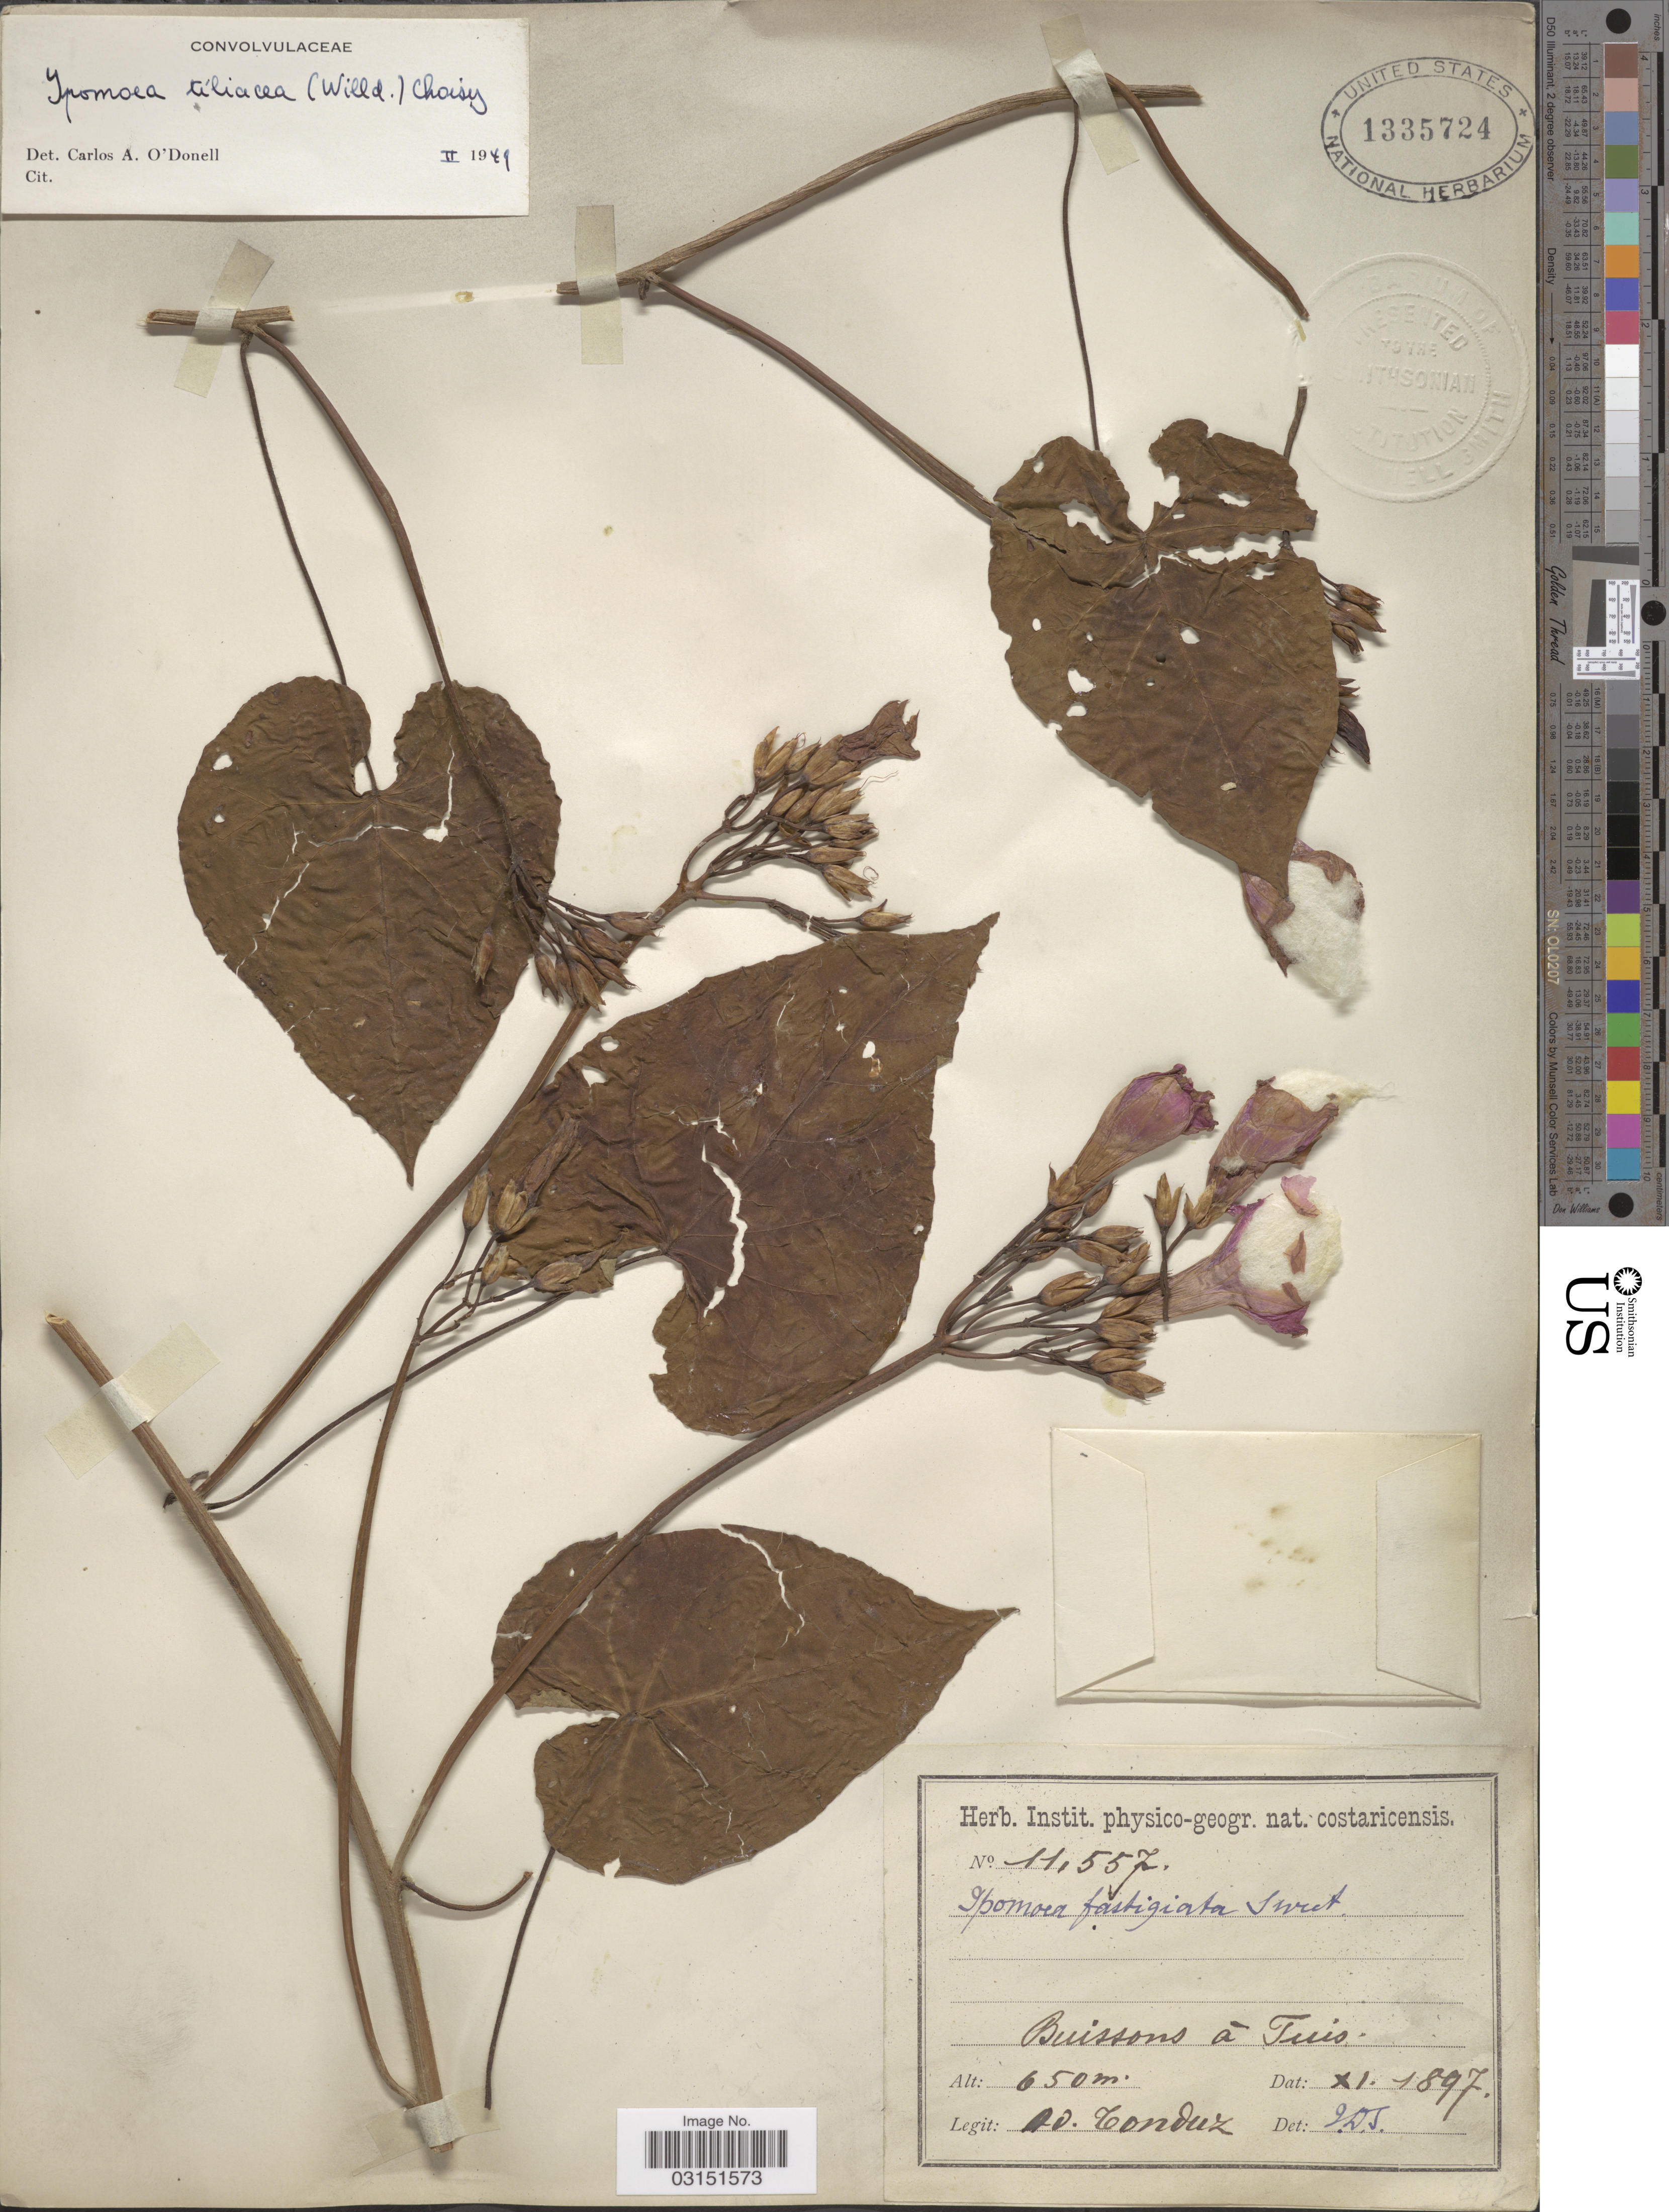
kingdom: Plantae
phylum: Tracheophyta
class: Magnoliopsida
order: Solanales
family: Convolvulaceae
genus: Ipomoea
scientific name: Ipomoea tiliacea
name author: (Willd.) Choisy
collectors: A. Tonduz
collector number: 11557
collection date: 1897-11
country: Costa Rica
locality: Buissons á Tuis.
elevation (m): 650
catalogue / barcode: US 1335724